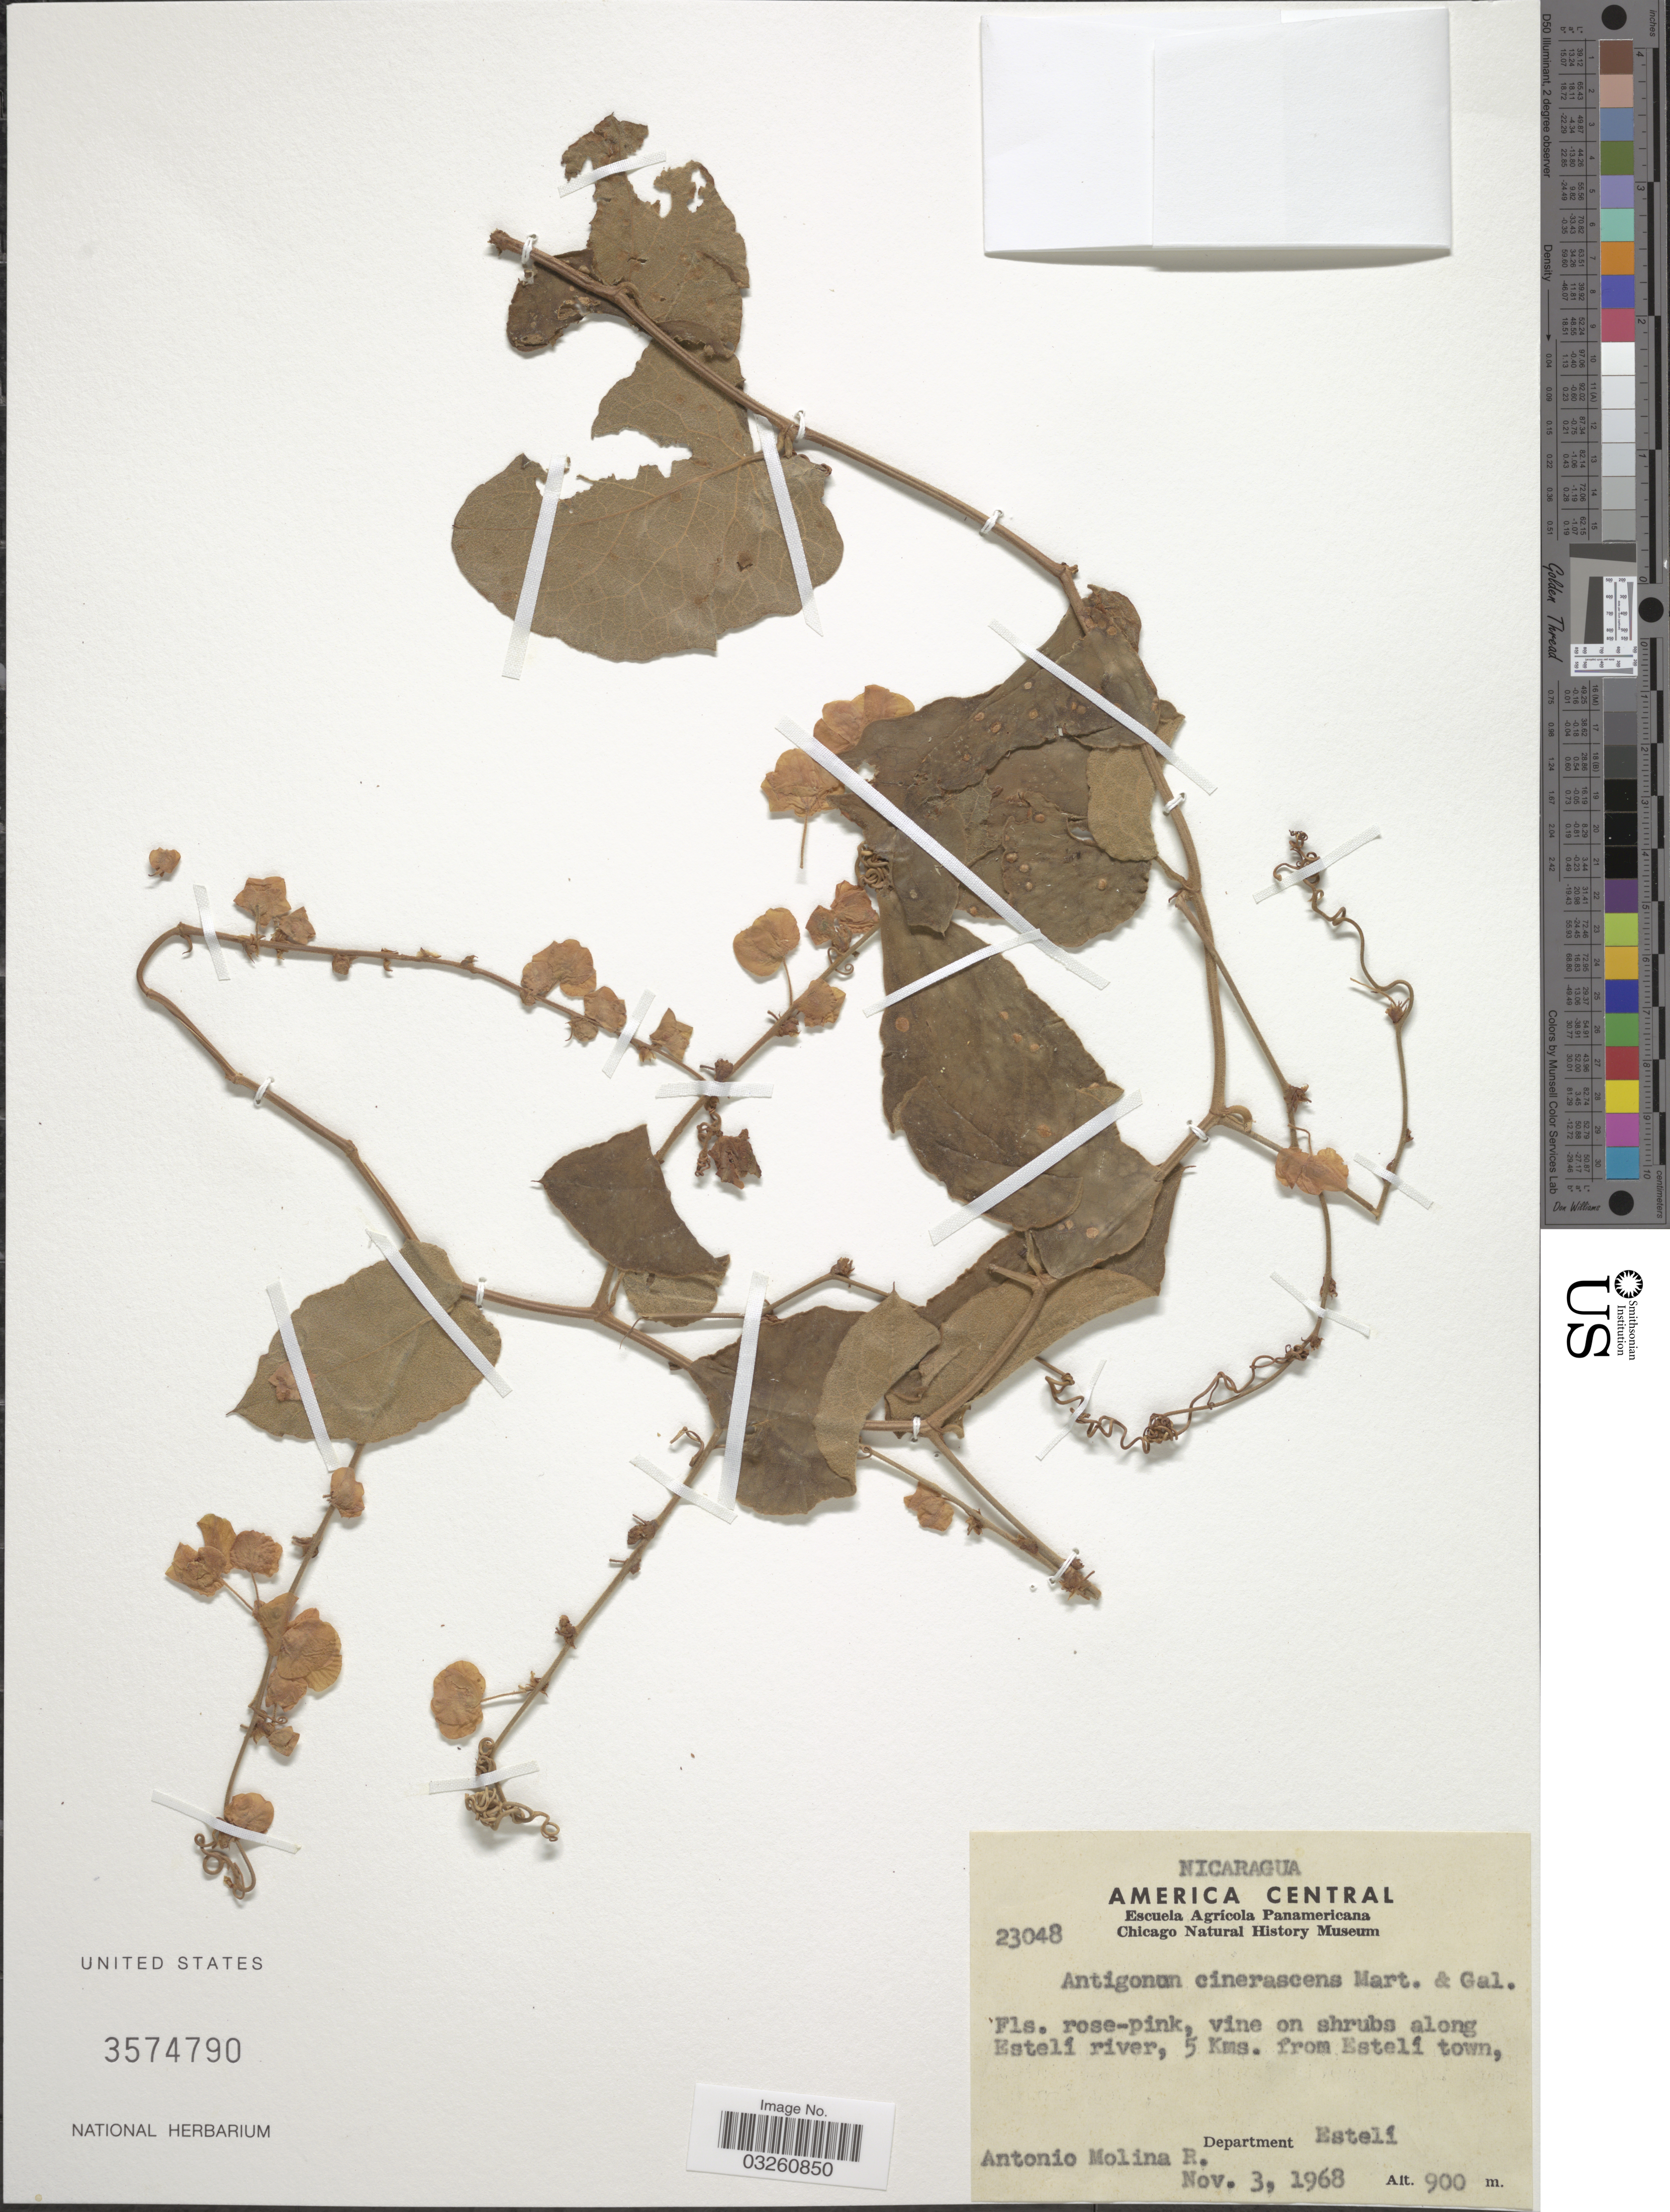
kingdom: Plantae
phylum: Tracheophyta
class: Magnoliopsida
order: Caryophyllales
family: Polygonaceae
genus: Antigonon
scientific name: Antigonon cordatum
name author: M. Martens & Galeotti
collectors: A. Molina R.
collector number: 23048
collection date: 1968-11-03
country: Nicaragua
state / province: Esteli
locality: Vine on shrubs along Estelí river, 5 Kms. from Estelí town, Department Estelí.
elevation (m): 900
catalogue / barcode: US 3574790